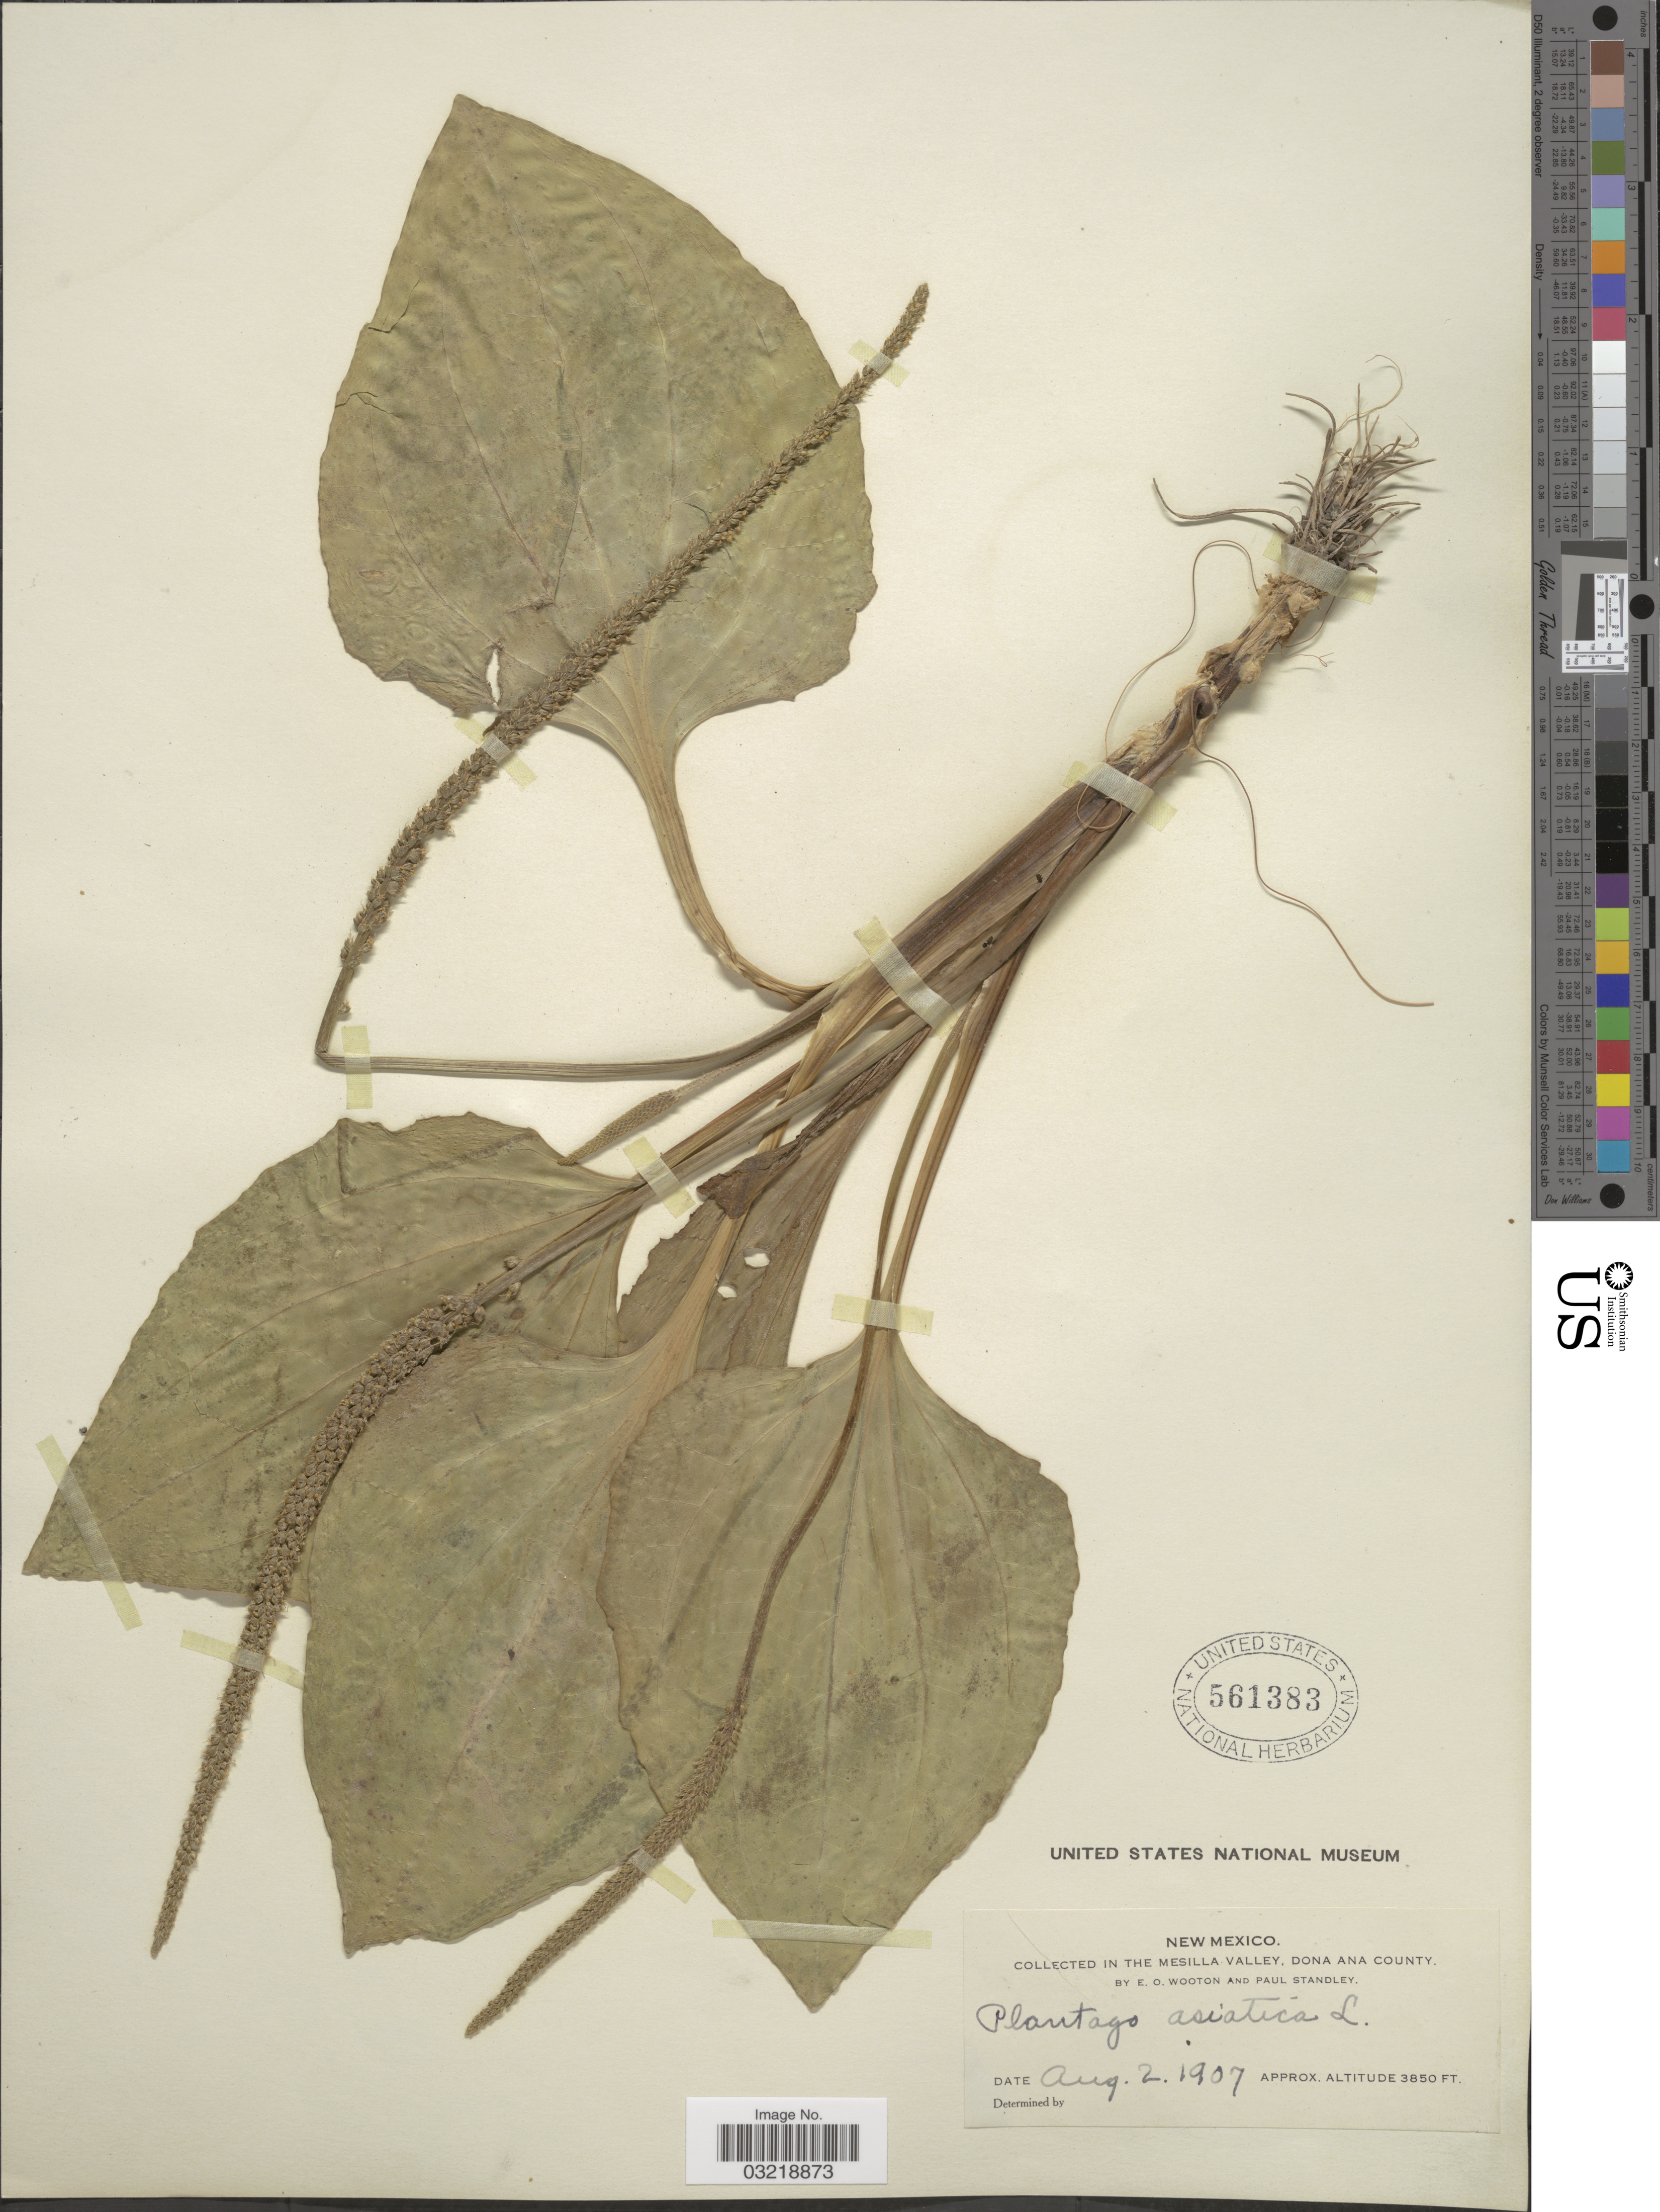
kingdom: Plantae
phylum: Tracheophyta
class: Magnoliopsida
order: Lamiales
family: Plantaginaceae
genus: Plantago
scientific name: Plantago major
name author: L.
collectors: E. O. Wooton & P. C. Standley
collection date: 1907-08-02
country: United States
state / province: New Mexico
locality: In the Mesilla Valley, Dona Ana County.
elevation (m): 1173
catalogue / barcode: US 561383